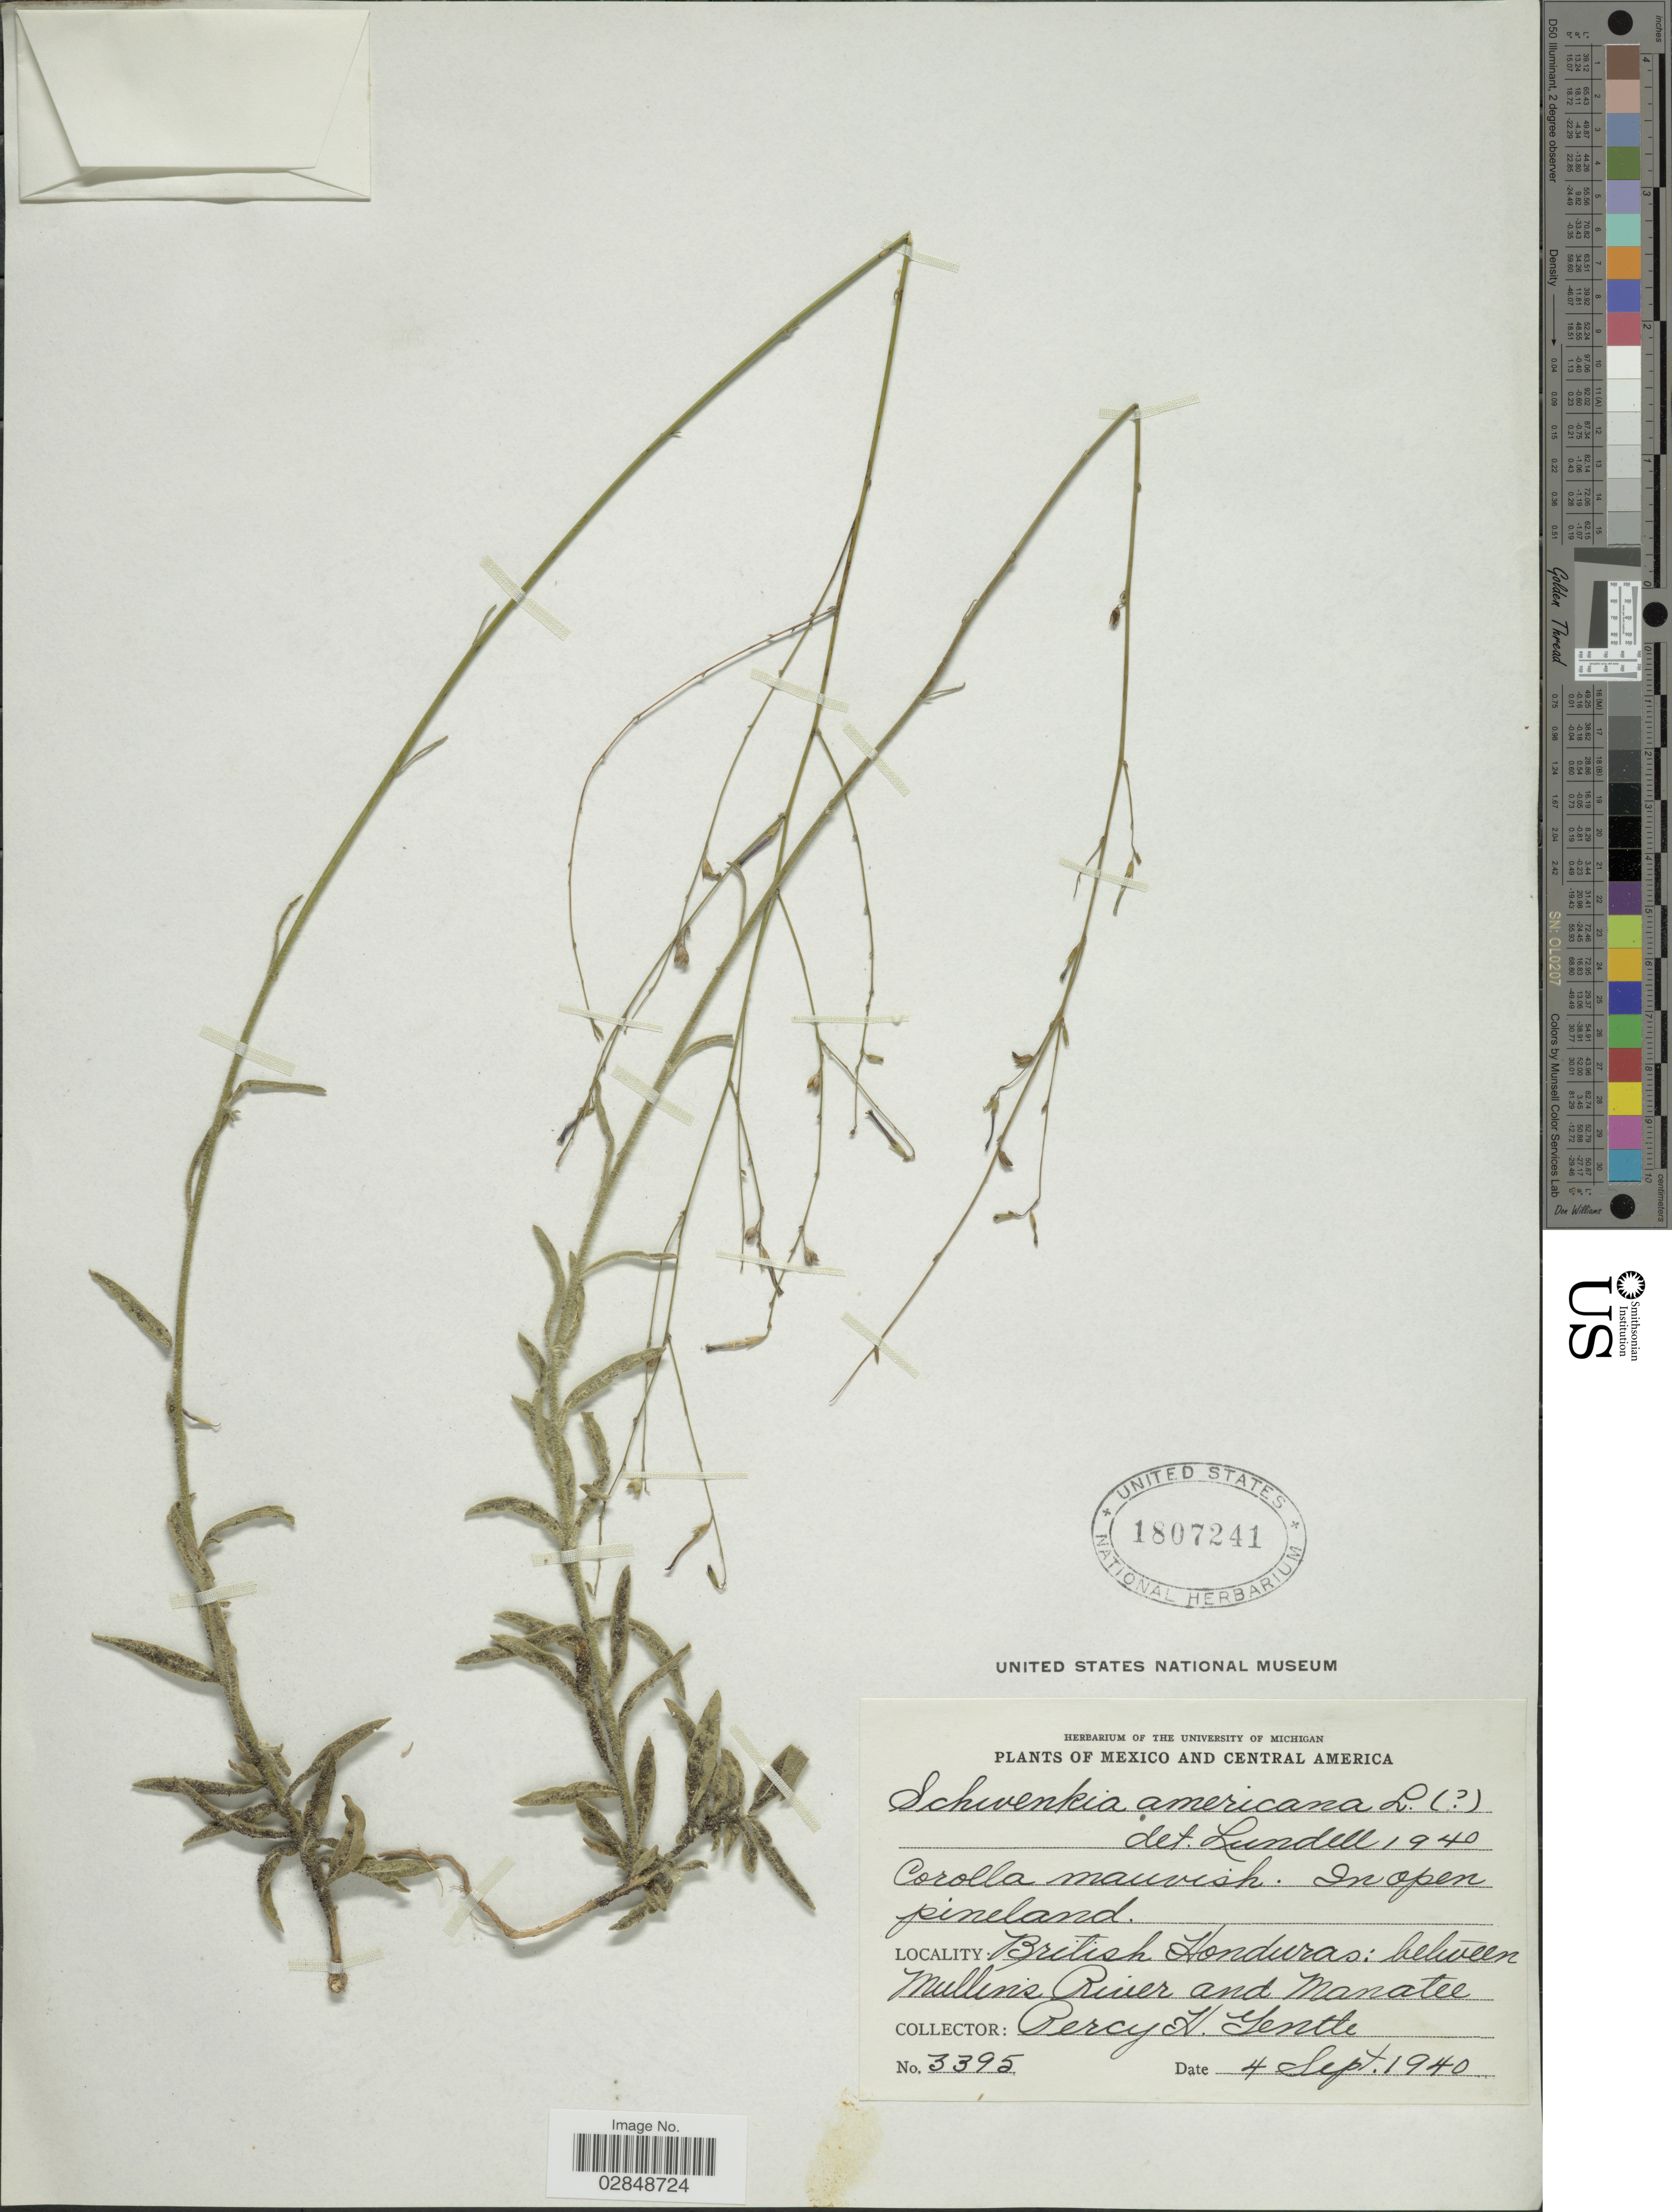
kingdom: Plantae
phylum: Tracheophyta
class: Magnoliopsida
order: Solanales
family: Solanaceae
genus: Schwenckia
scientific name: Schwenckia americana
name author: L.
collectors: P. H. Gentle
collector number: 3395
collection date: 1940-09-04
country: Belize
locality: British Honduras: between Mullins River and Manatee.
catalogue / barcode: US 1807241